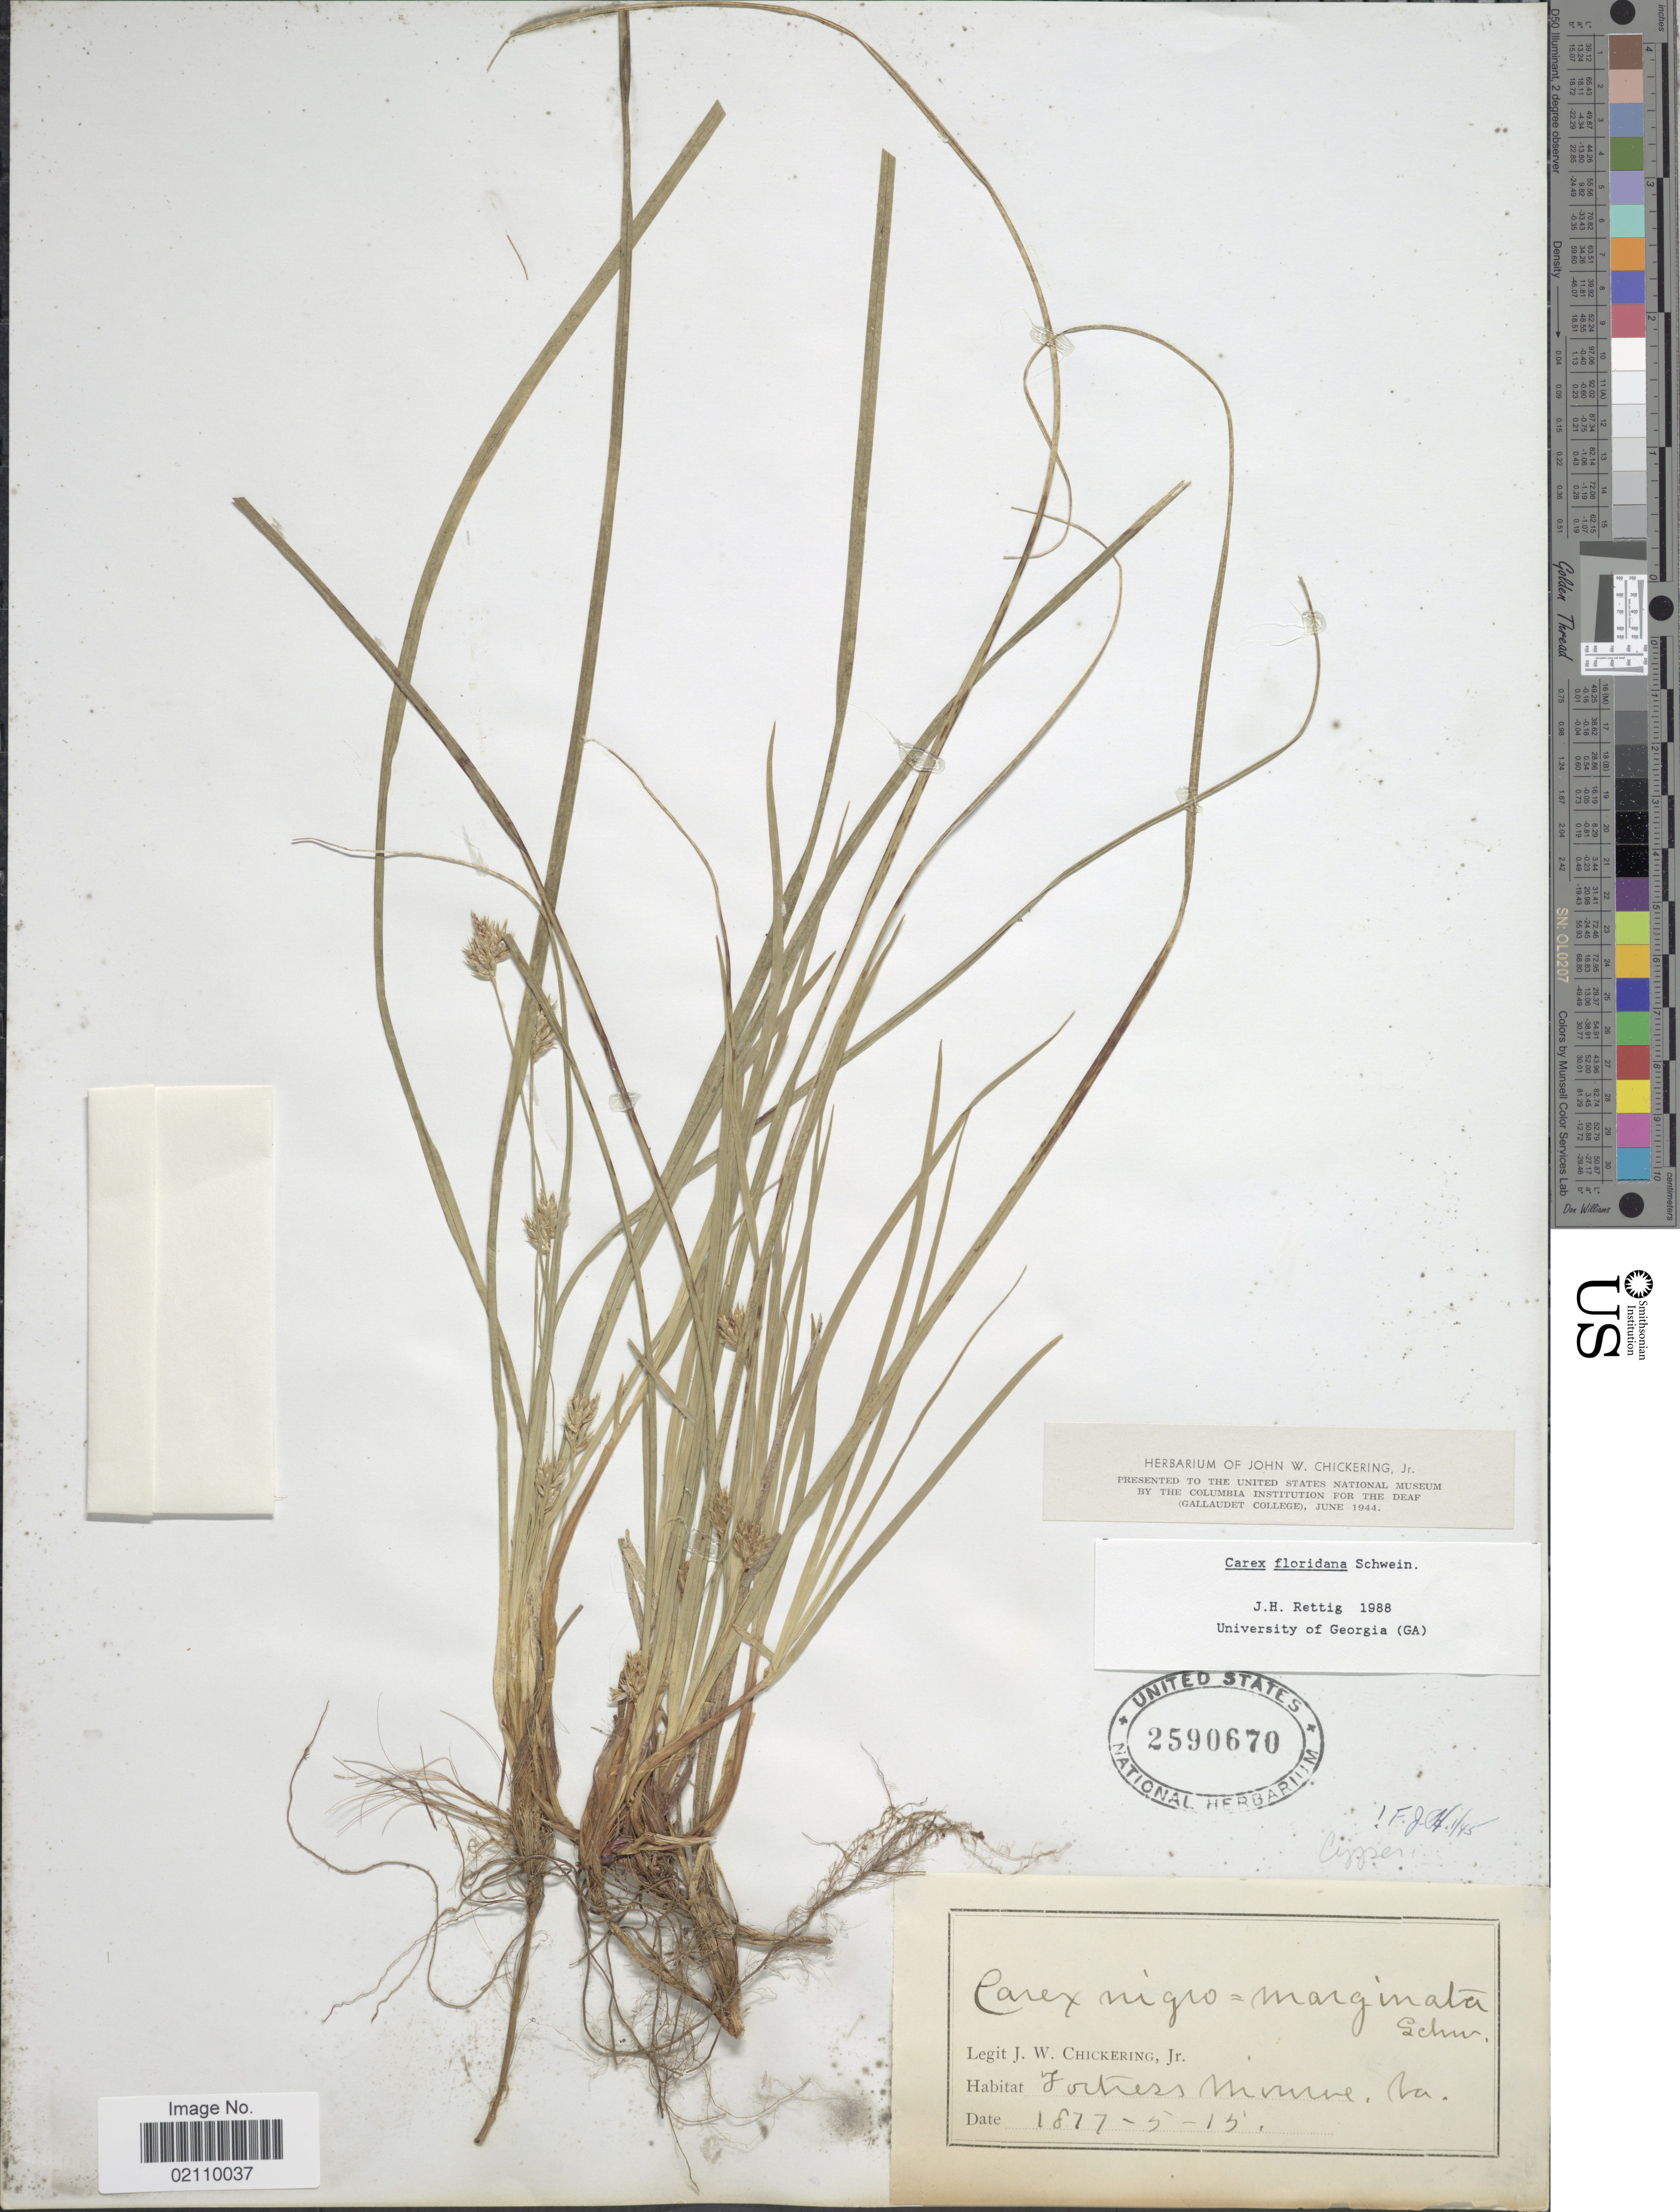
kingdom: Plantae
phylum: Tracheophyta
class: Liliopsida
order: Poales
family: Cyperaceae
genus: Carex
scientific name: Carex floridana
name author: Schwein.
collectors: J. W. Chickering Jr.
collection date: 1877-05-15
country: United States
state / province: Florida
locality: Fortress Monroe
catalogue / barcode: US 2590670